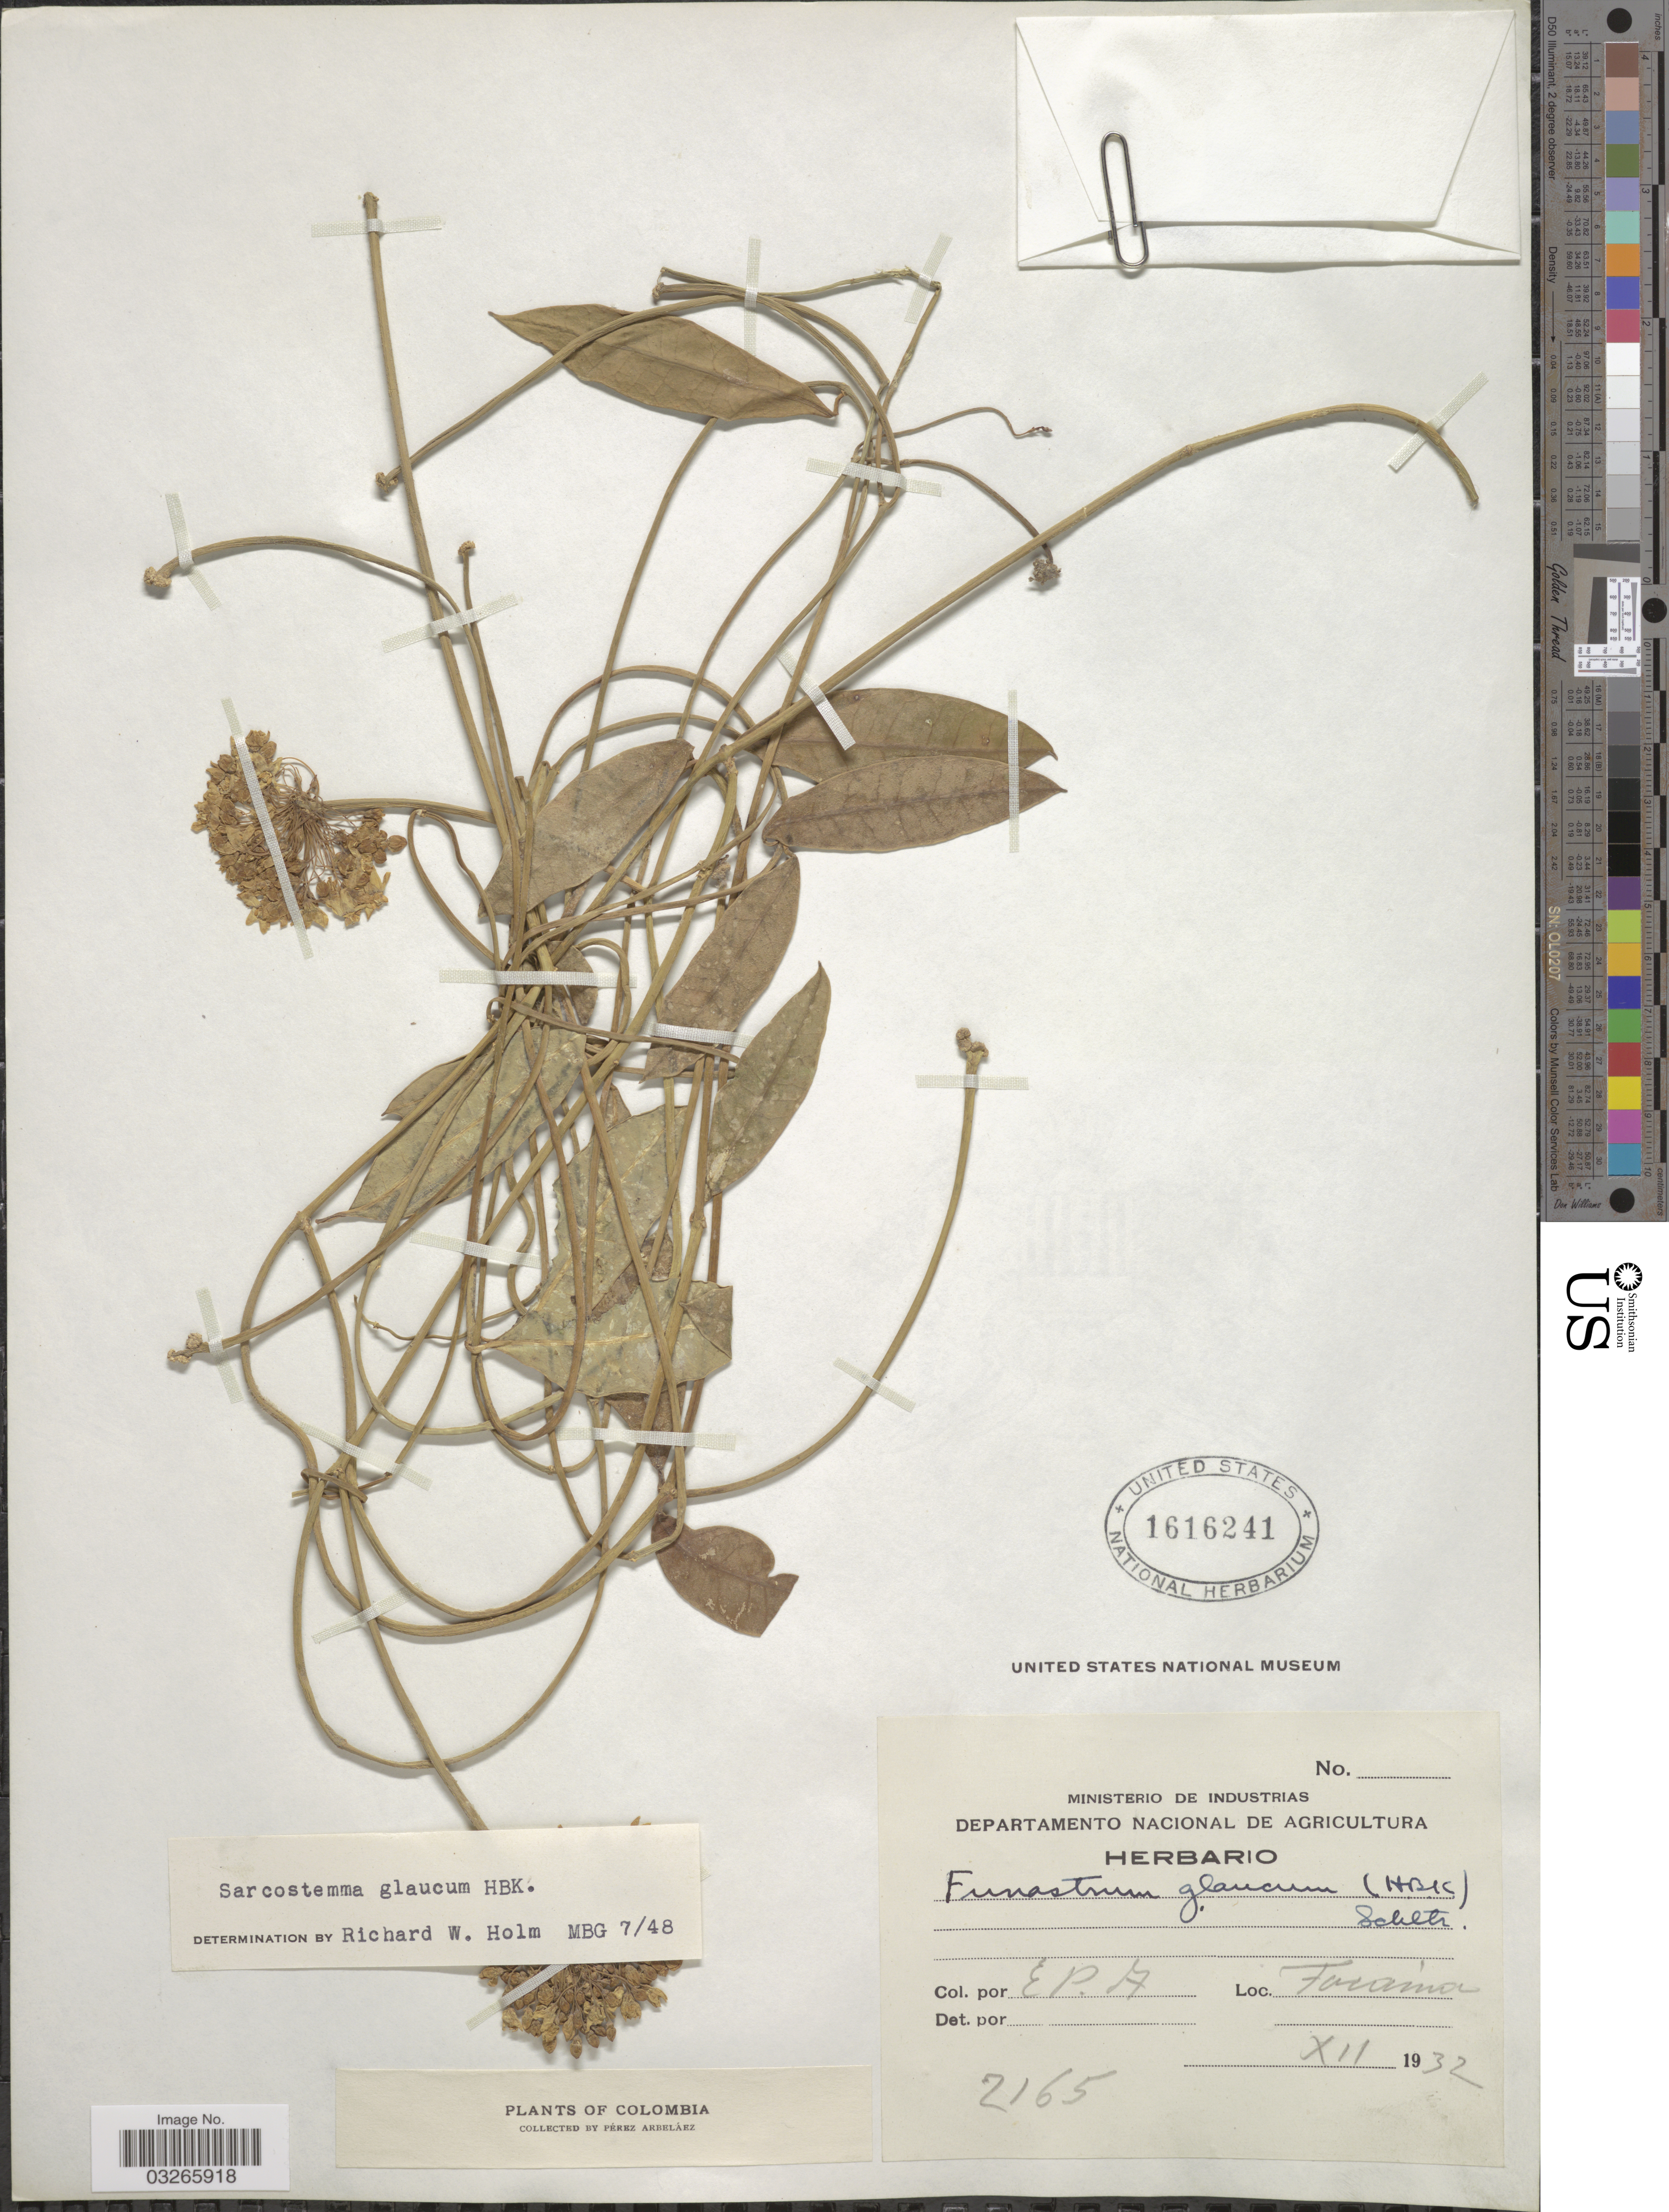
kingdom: Plantae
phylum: Tracheophyta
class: Magnoliopsida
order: Gentianales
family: Apocynaceae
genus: Sarcostemma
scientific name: Sarcostemma glaucum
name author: Kunth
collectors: E. Pérez Arbeláez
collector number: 2165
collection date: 1932-12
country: Colombia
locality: Tocaima.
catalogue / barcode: US 1616241